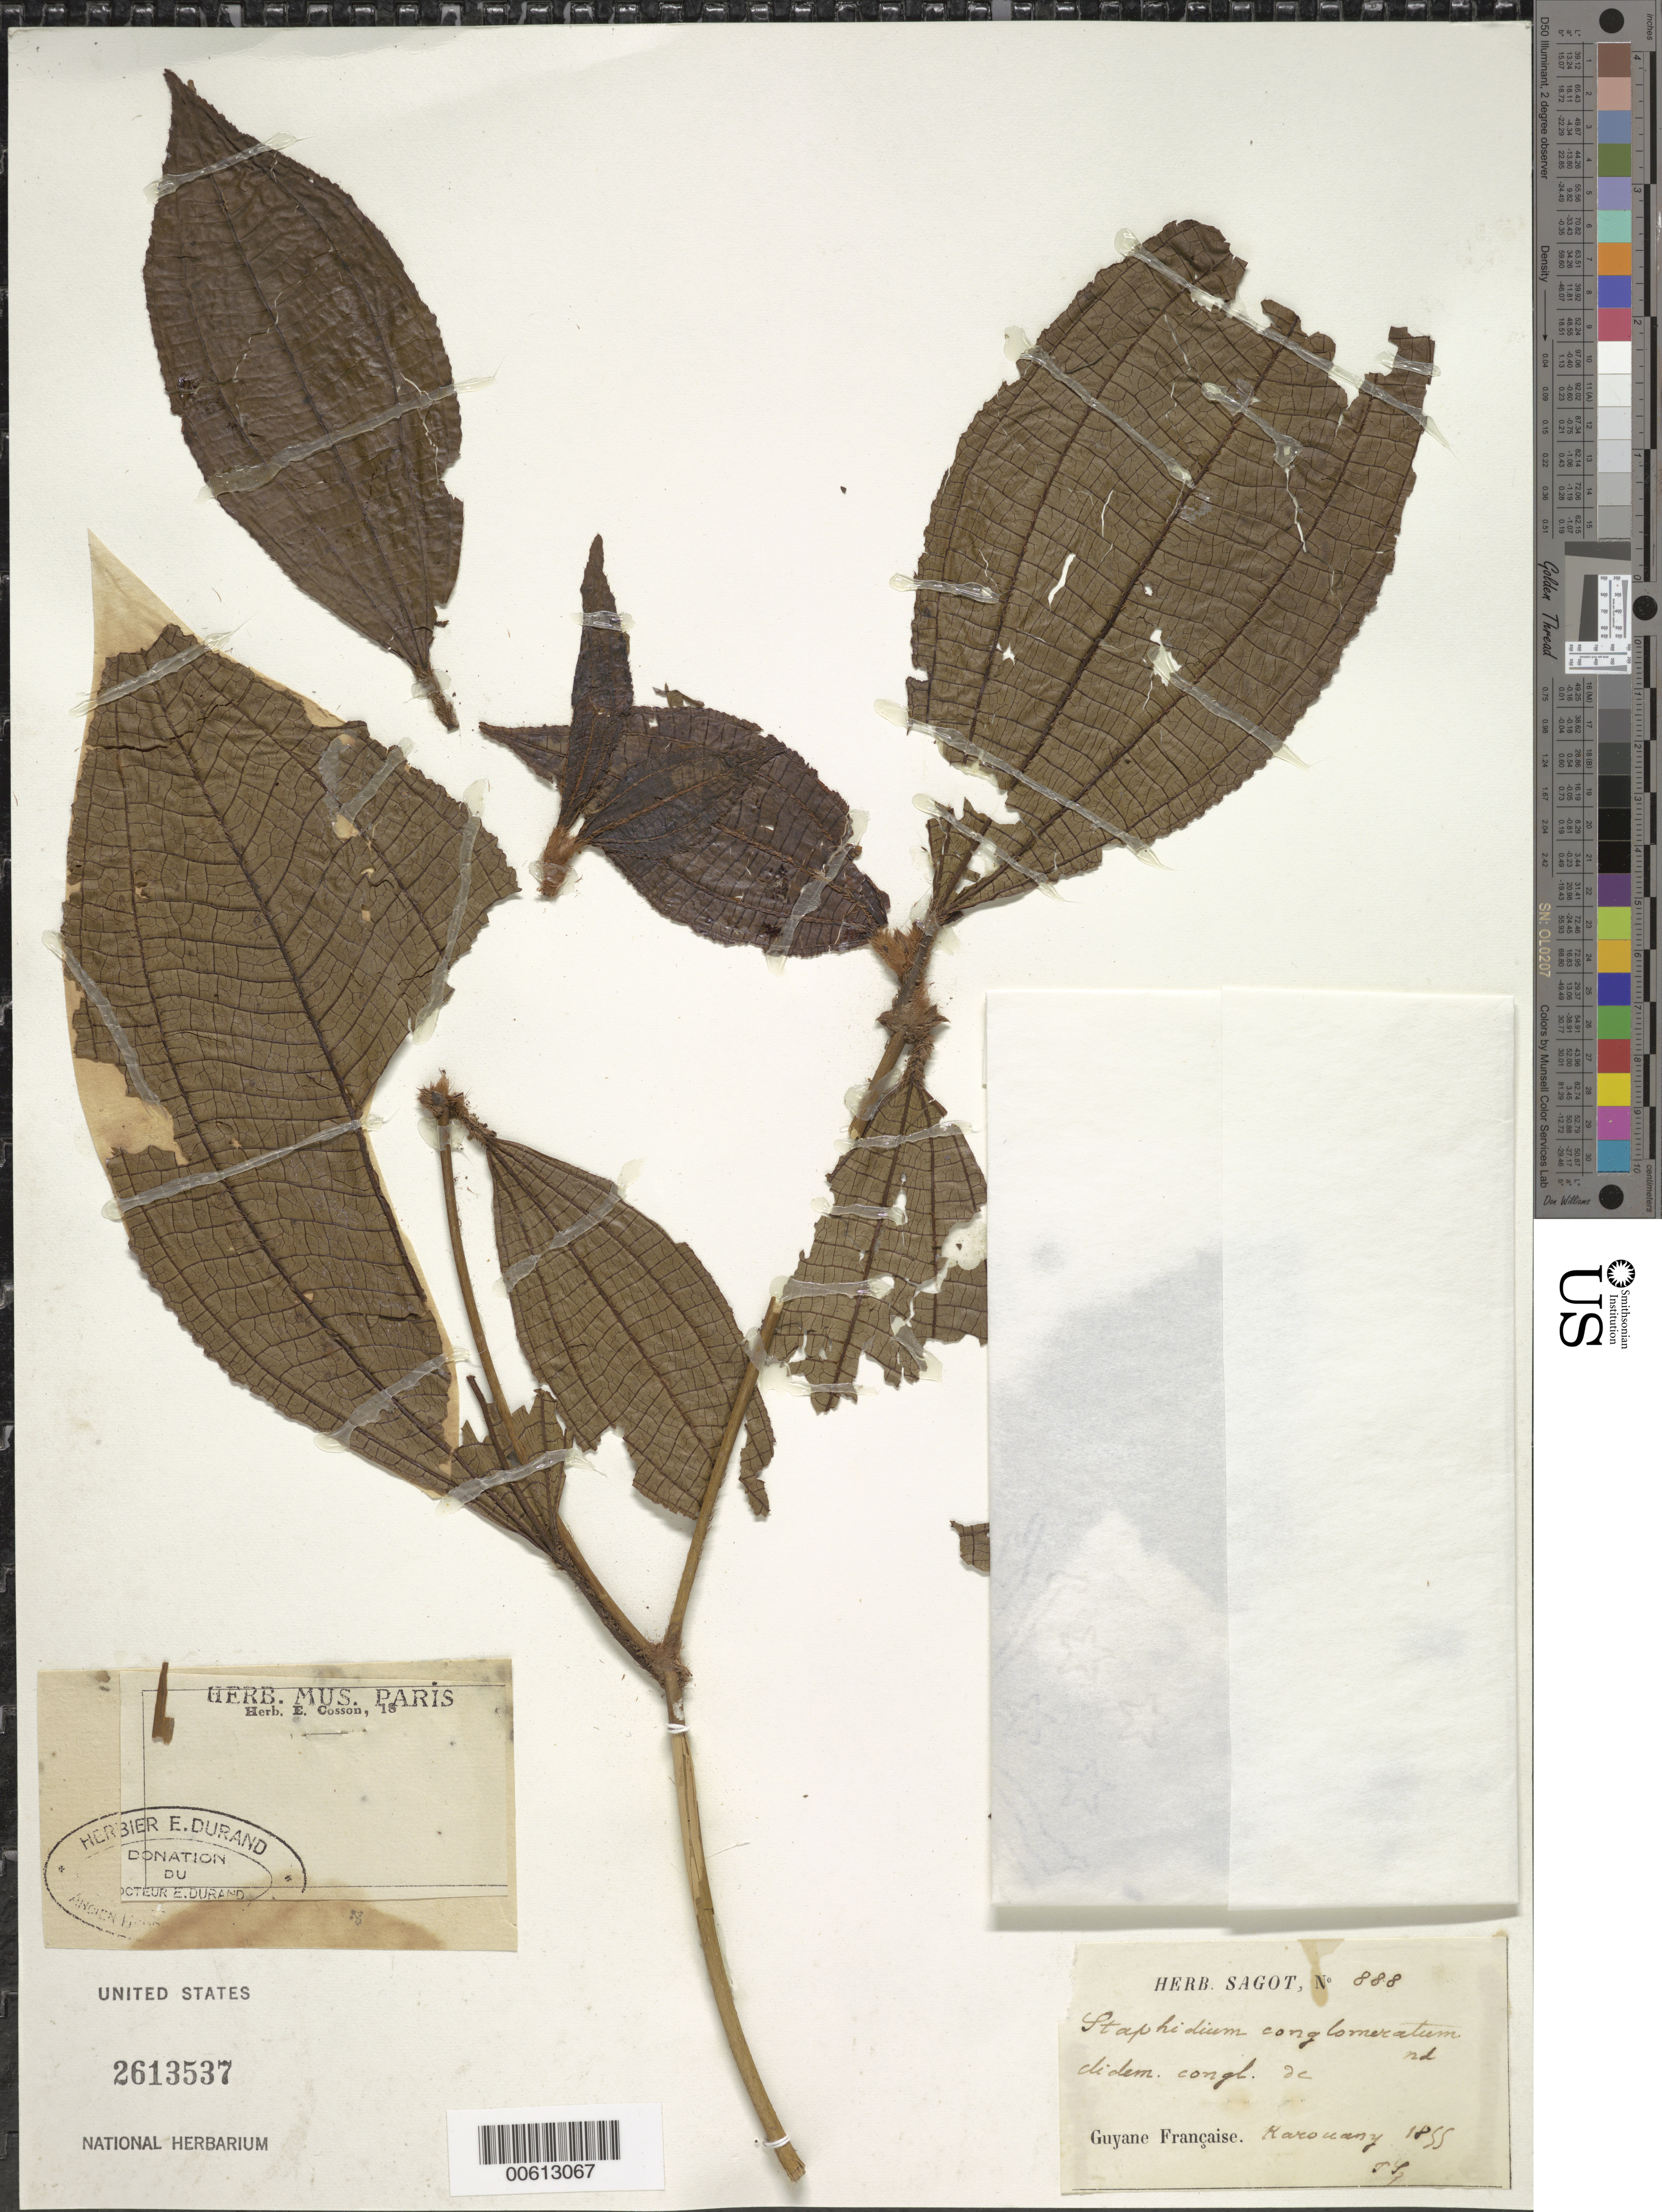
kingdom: Plantae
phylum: Tracheophyta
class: Magnoliopsida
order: Myrtales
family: Melastomataceae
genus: Clidemia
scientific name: Clidemia conglomerata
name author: DC.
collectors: P. A. Sagot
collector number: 888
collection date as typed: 1855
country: French Guiana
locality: Karouany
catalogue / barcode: US 2613537